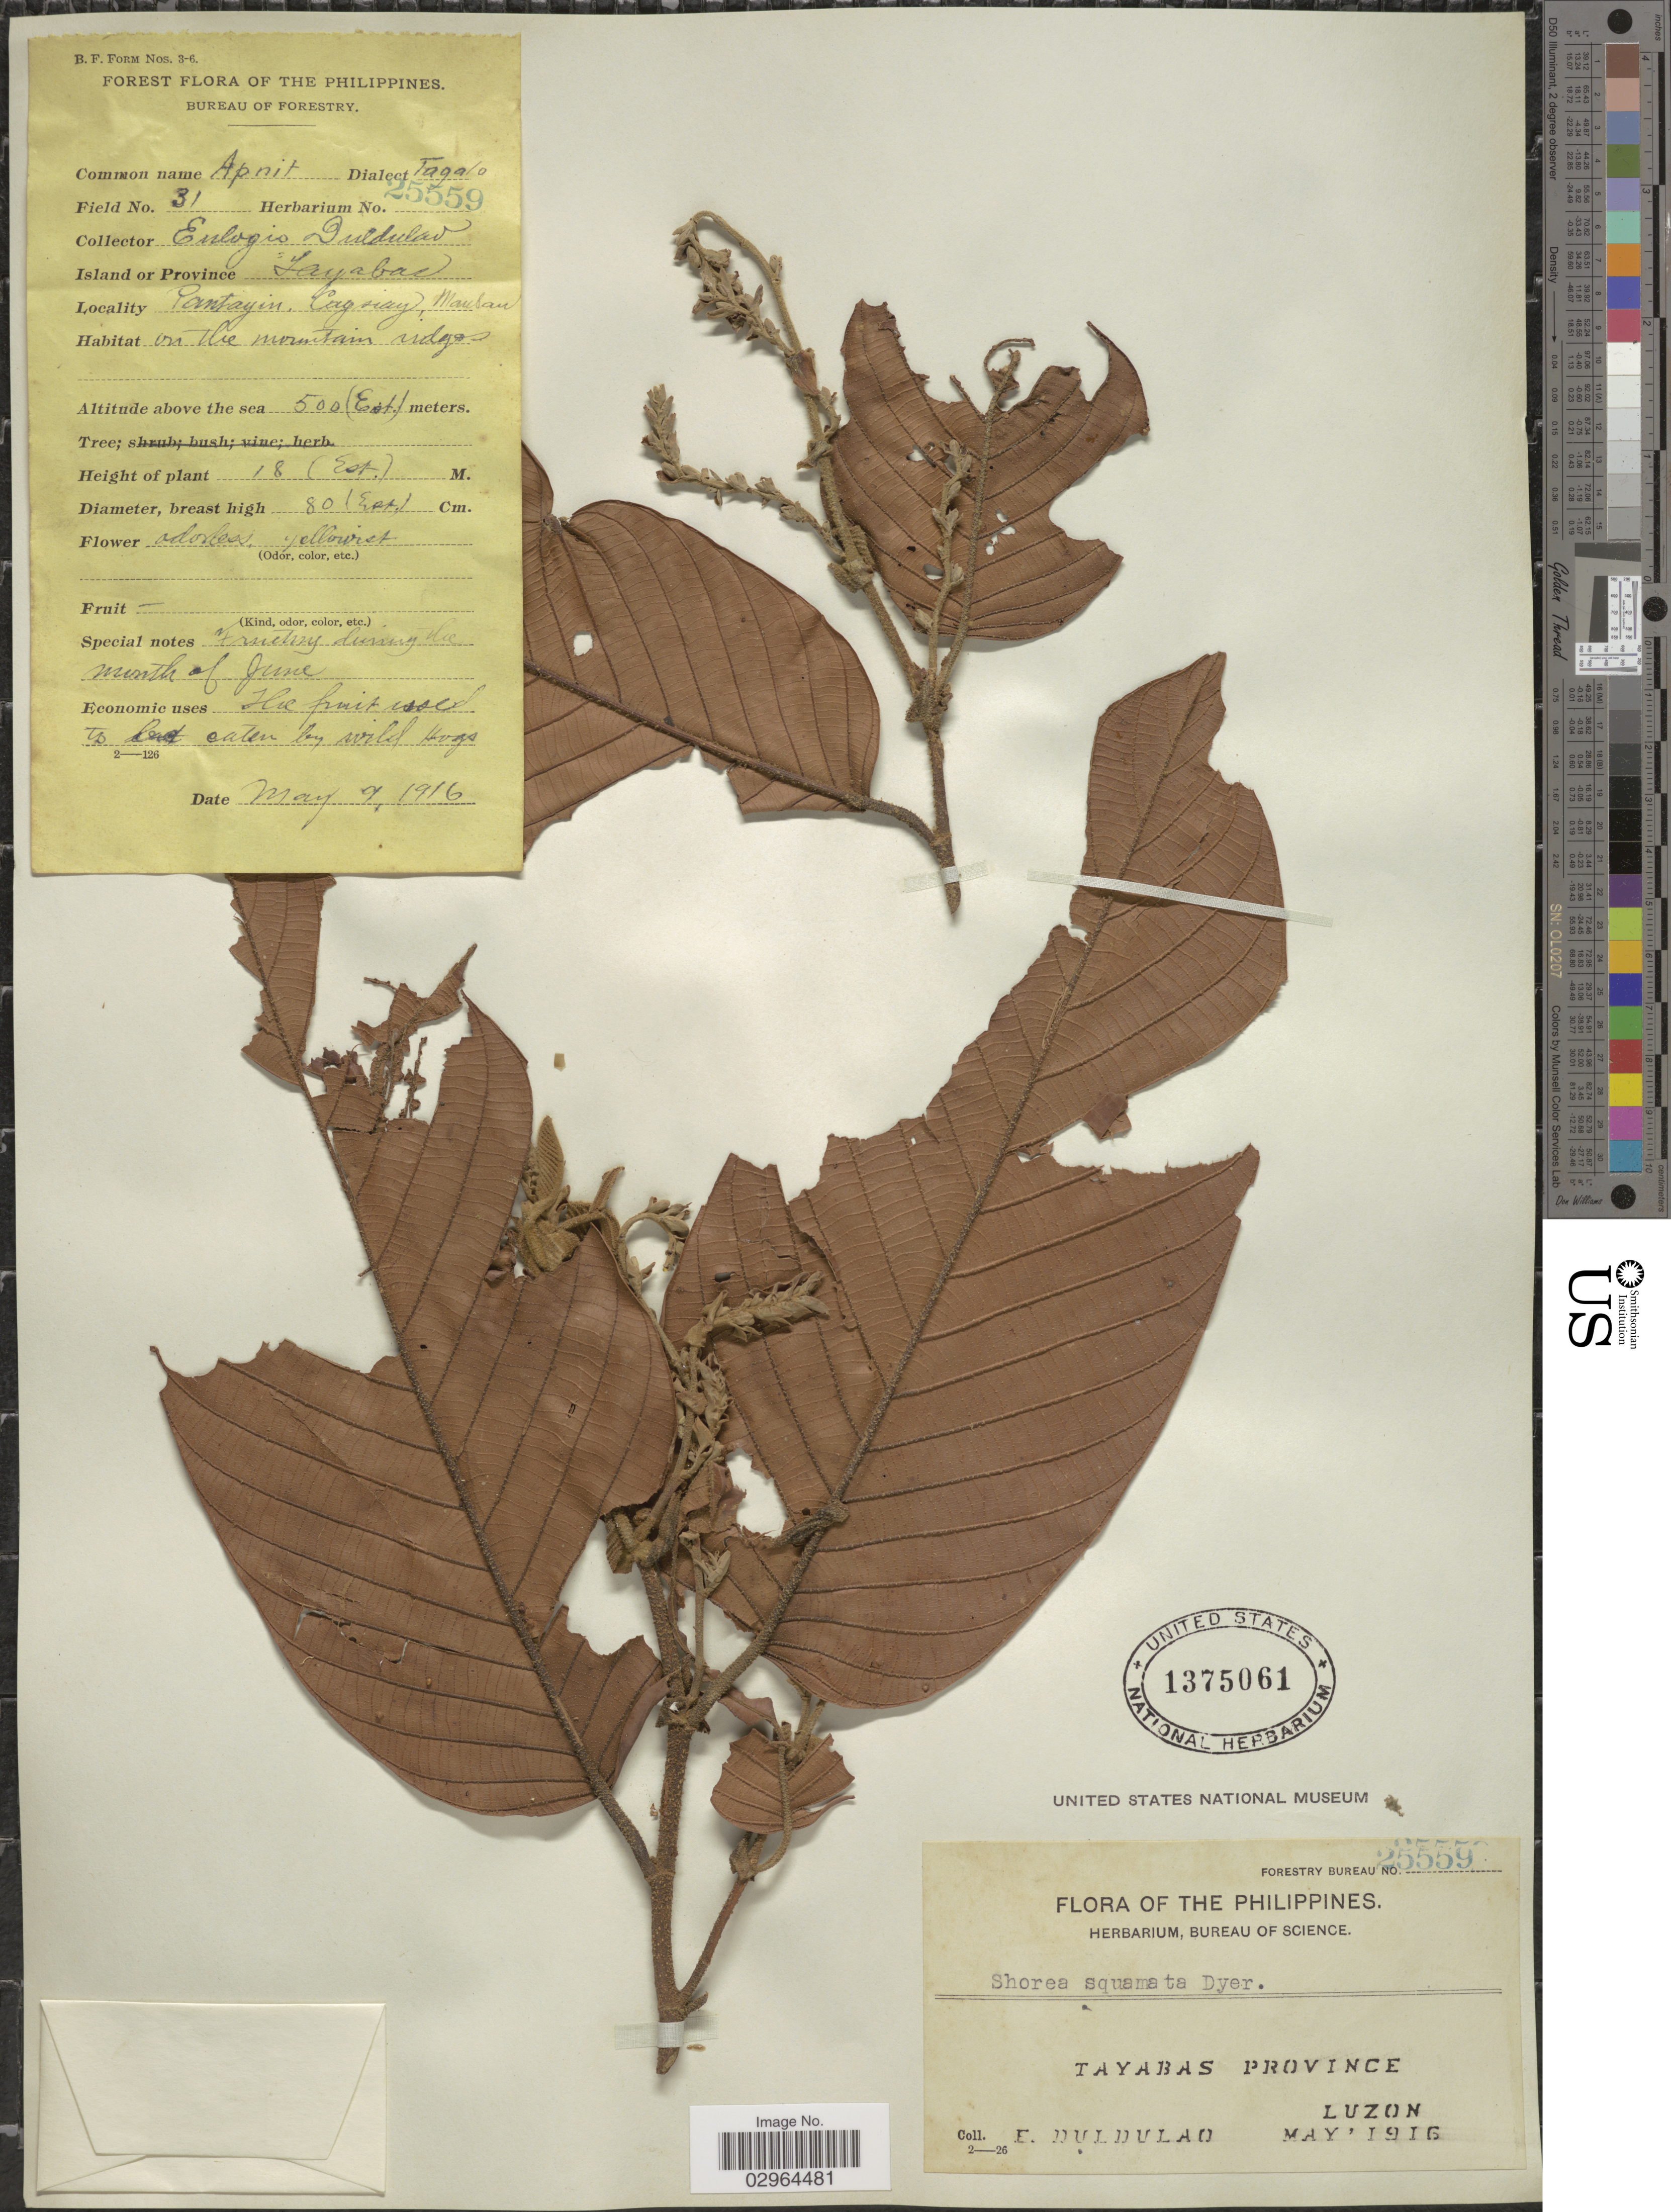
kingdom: Plantae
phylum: Tracheophyta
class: Magnoliopsida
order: Malvales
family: Dipterocarpaceae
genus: Rubroshorea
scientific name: Rubroshorea palosapis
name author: (Blanco) P.S. Ashton & J. Heck.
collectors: E. Duldulao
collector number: Forestry Bureau 25559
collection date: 1916-05-09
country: Philippines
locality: Tayabas Province, Luzon. Pantayin Cagsiay Mauban.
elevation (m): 500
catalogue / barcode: US 1375061